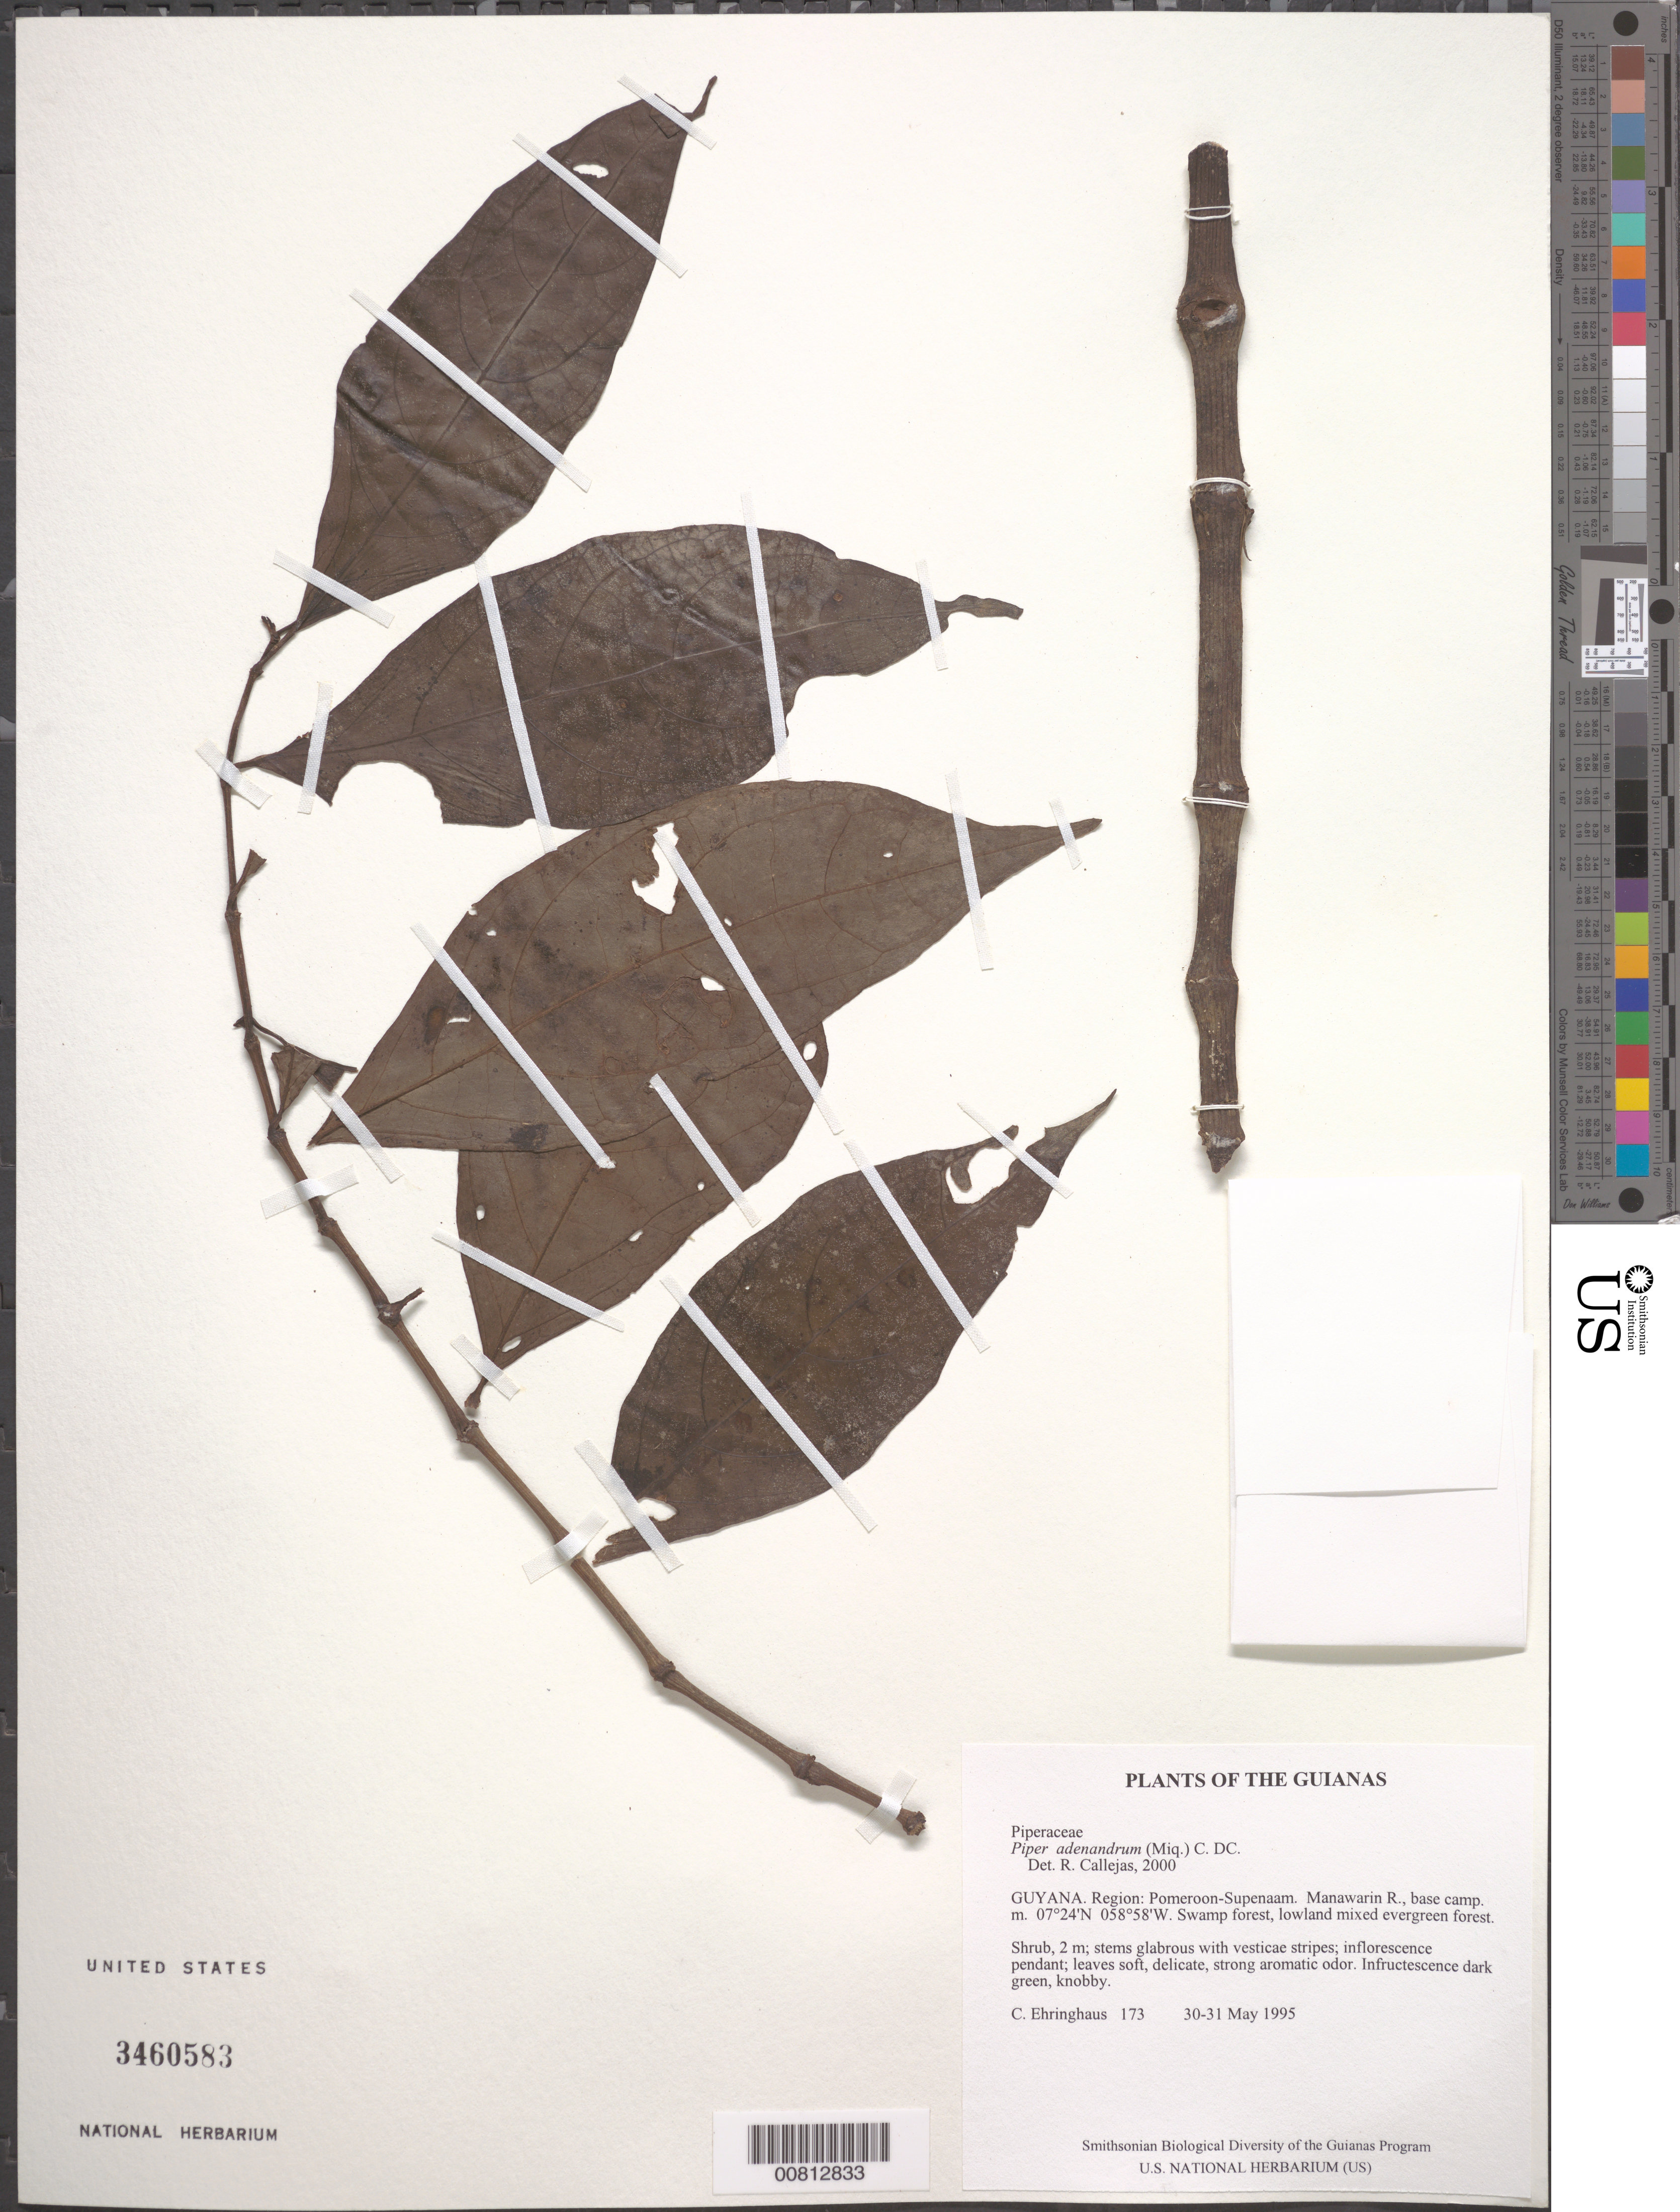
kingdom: Plantae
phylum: Tracheophyta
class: Magnoliopsida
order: Piperales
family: Piperaceae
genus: Piper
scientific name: Piper adenandrum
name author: (Miq.) C. DC.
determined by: Callejas, Ricardo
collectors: C. Ehringhaus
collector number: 173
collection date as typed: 30-31 May 1995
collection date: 1995-05-30/1995-05-31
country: Guyana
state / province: Pomeroon-Supenaam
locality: Manawarin R., base camp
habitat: Swamp forest, lowland mixed evergreen forest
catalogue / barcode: US 3460583